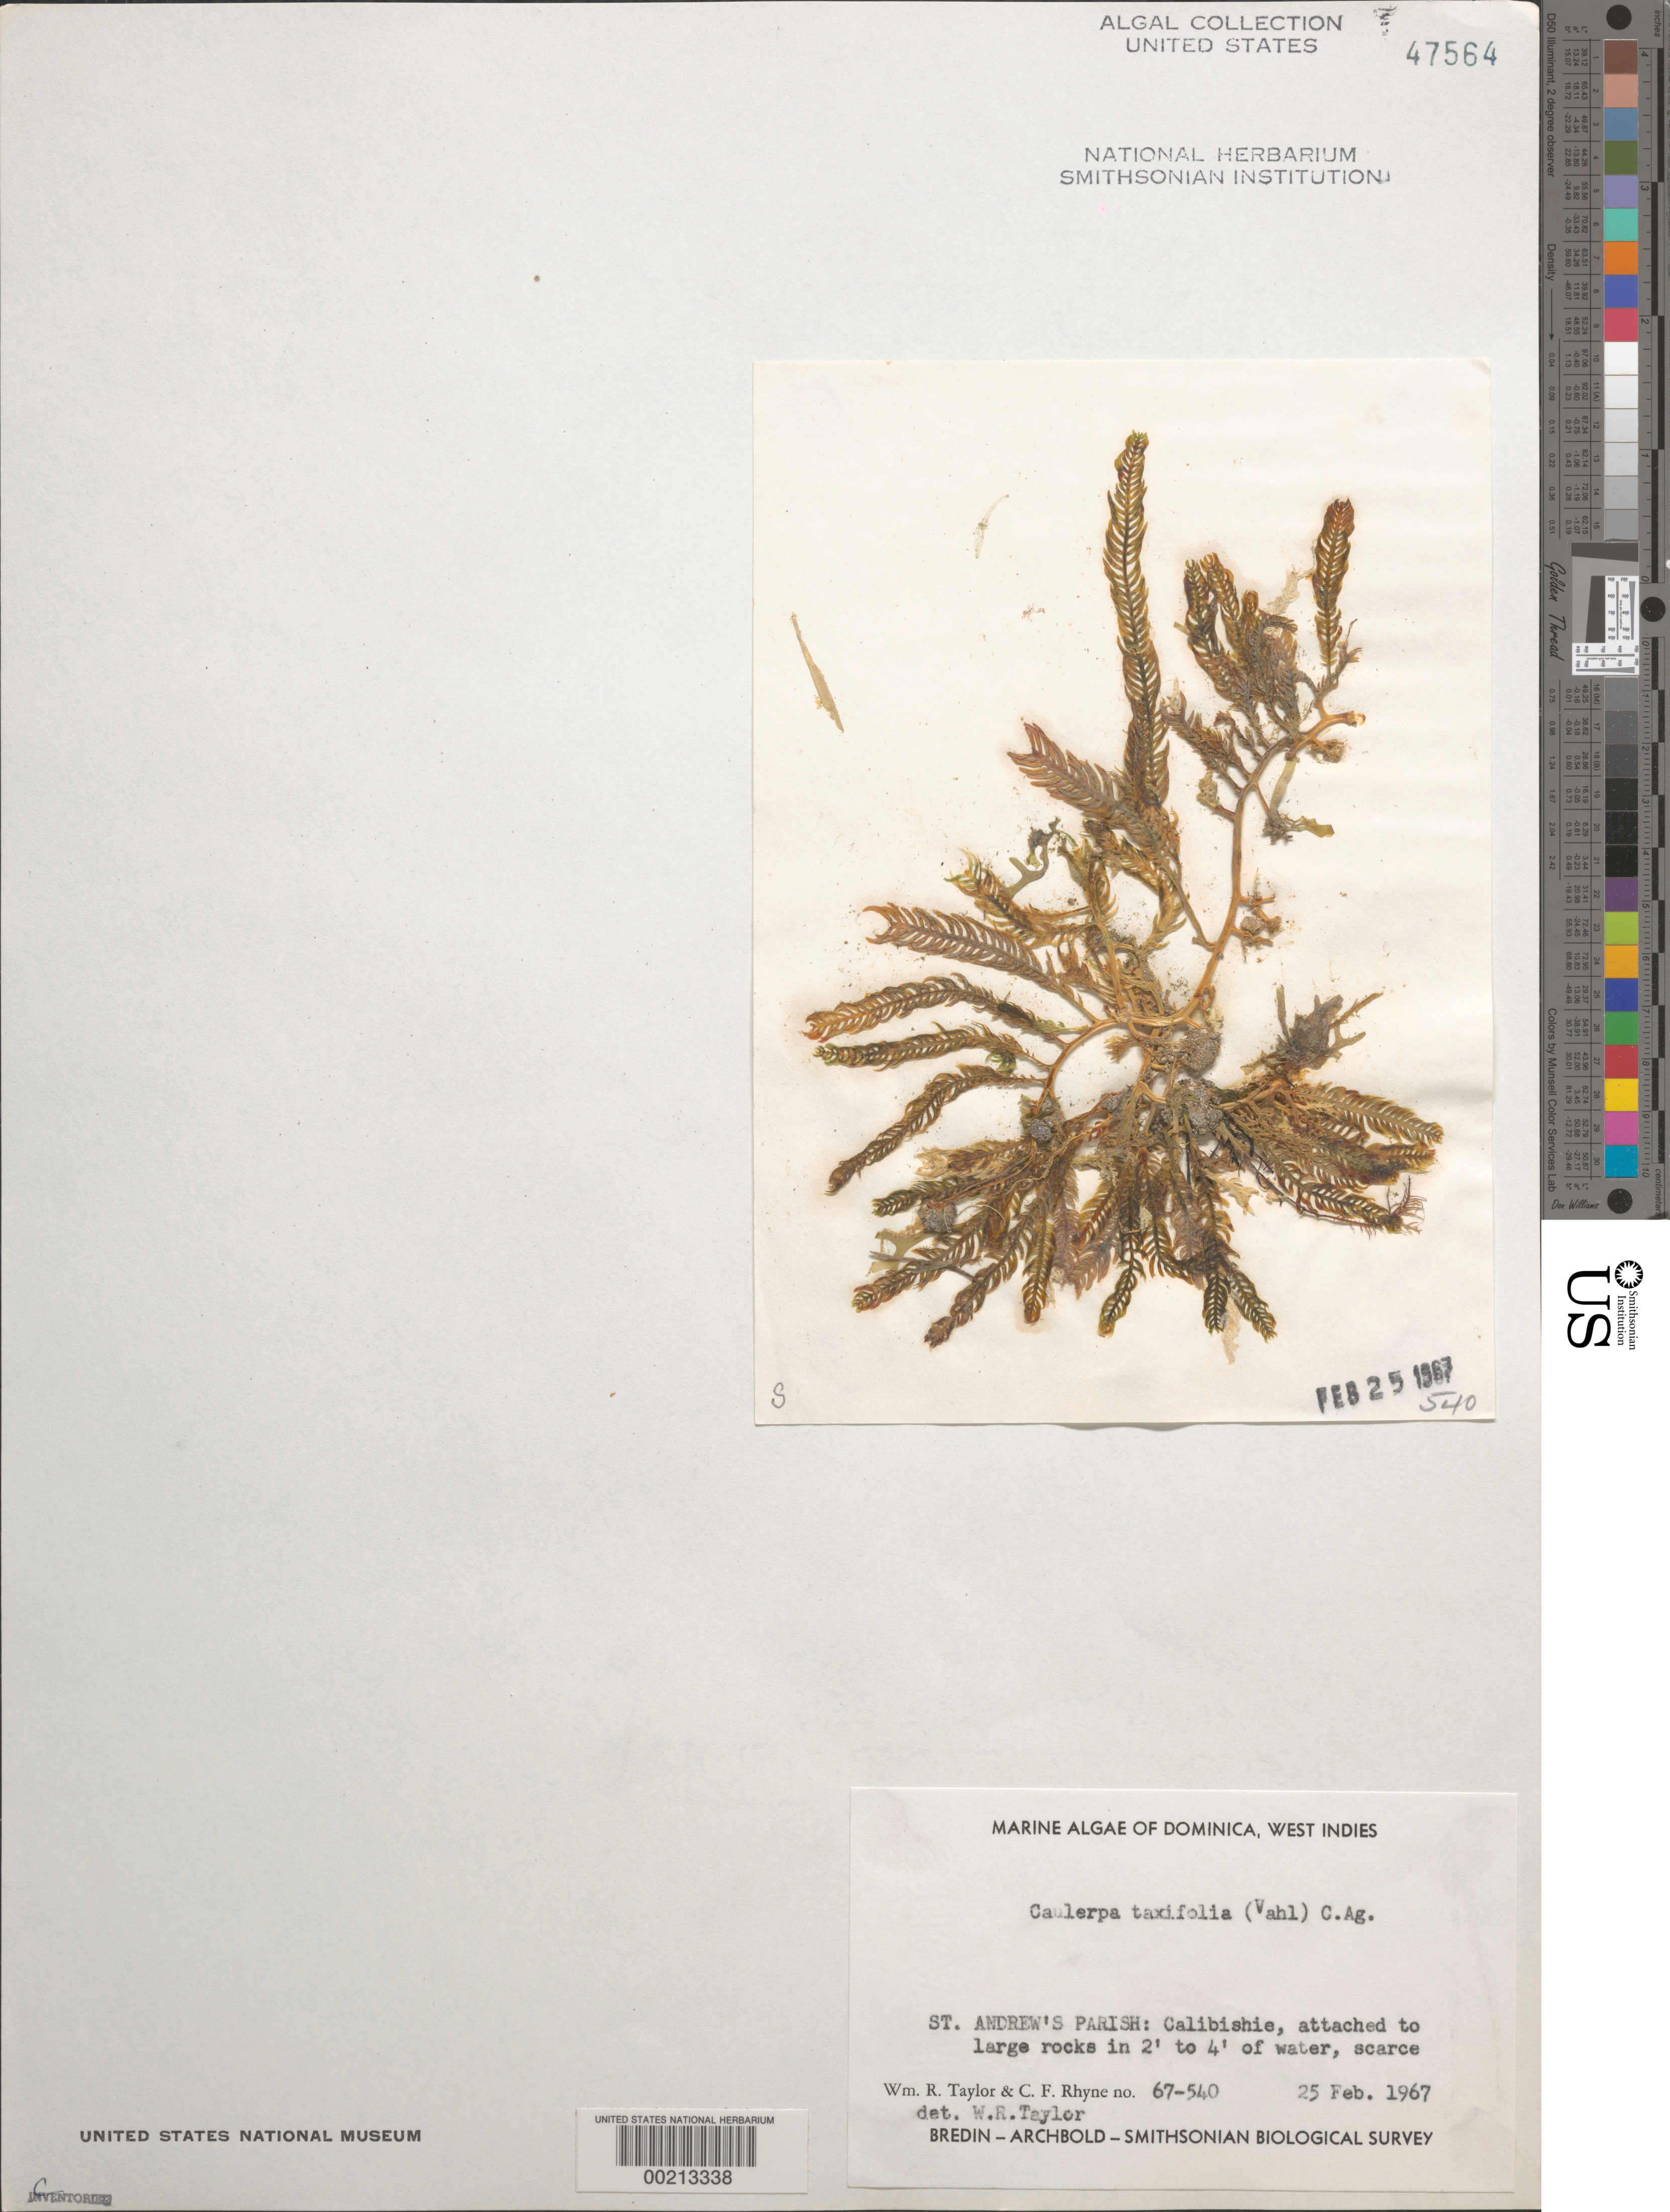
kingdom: Plantae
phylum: Chlorophyta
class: Ulvophyceae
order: Bryopsidales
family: Caulerpaceae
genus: Caulerpa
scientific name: Caulerpa taxifolia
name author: (M. Vahl) C. Agardh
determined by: Taylor, William R.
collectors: W. R. Taylor & C. Rhyne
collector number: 67-540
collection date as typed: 25 Feb 1967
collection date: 1967-02-25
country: Dominica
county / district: St. Andrew's Parish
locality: Calibishie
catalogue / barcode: US 47564